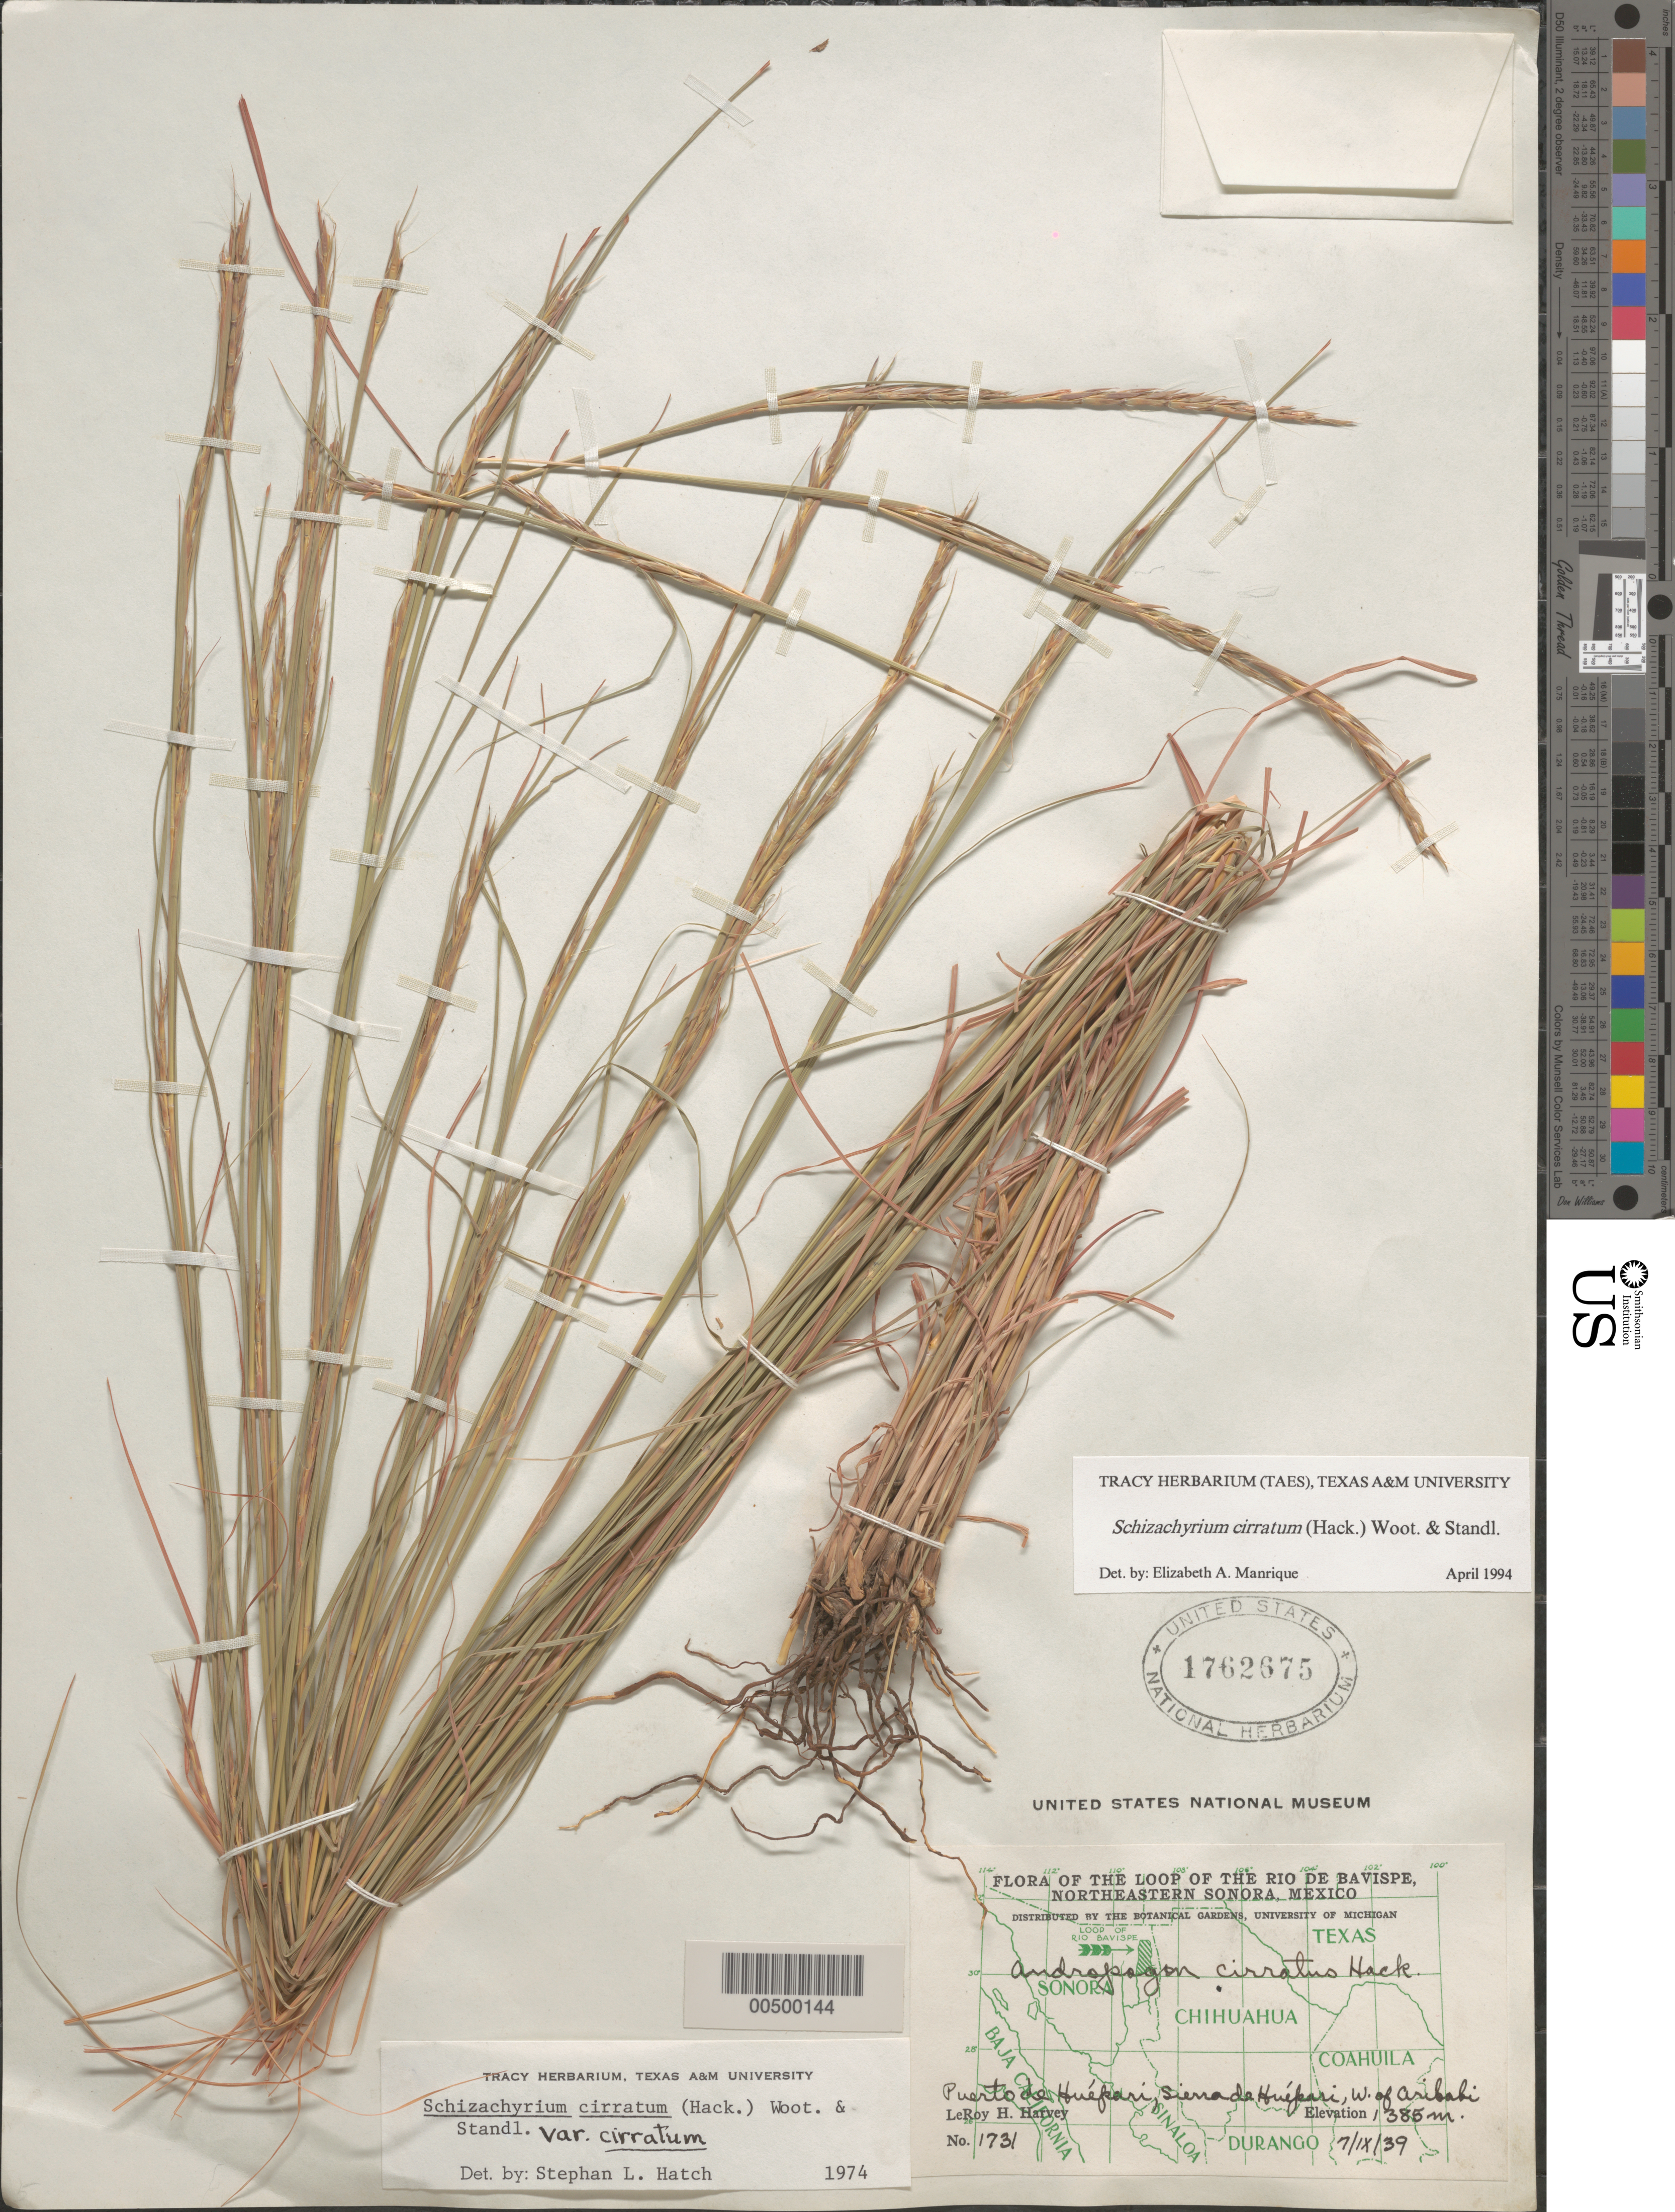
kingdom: Plantae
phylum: Tracheophyta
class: Liliopsida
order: Poales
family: Poaceae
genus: Schizachyrium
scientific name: Schizachyrium cirratum var. cirratum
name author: (Hack.) Wooton & Standl.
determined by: Manrique, E. A.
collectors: L. H. Harvey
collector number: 1731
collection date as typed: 7 Sep 1939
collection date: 1939-09-07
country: Mexico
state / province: Sonora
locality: Loop of the Rio de Bavispe, NE Sonora, Puerto de Huépari Sierra de Huépari, W of Aribabi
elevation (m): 1385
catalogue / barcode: US 1762675